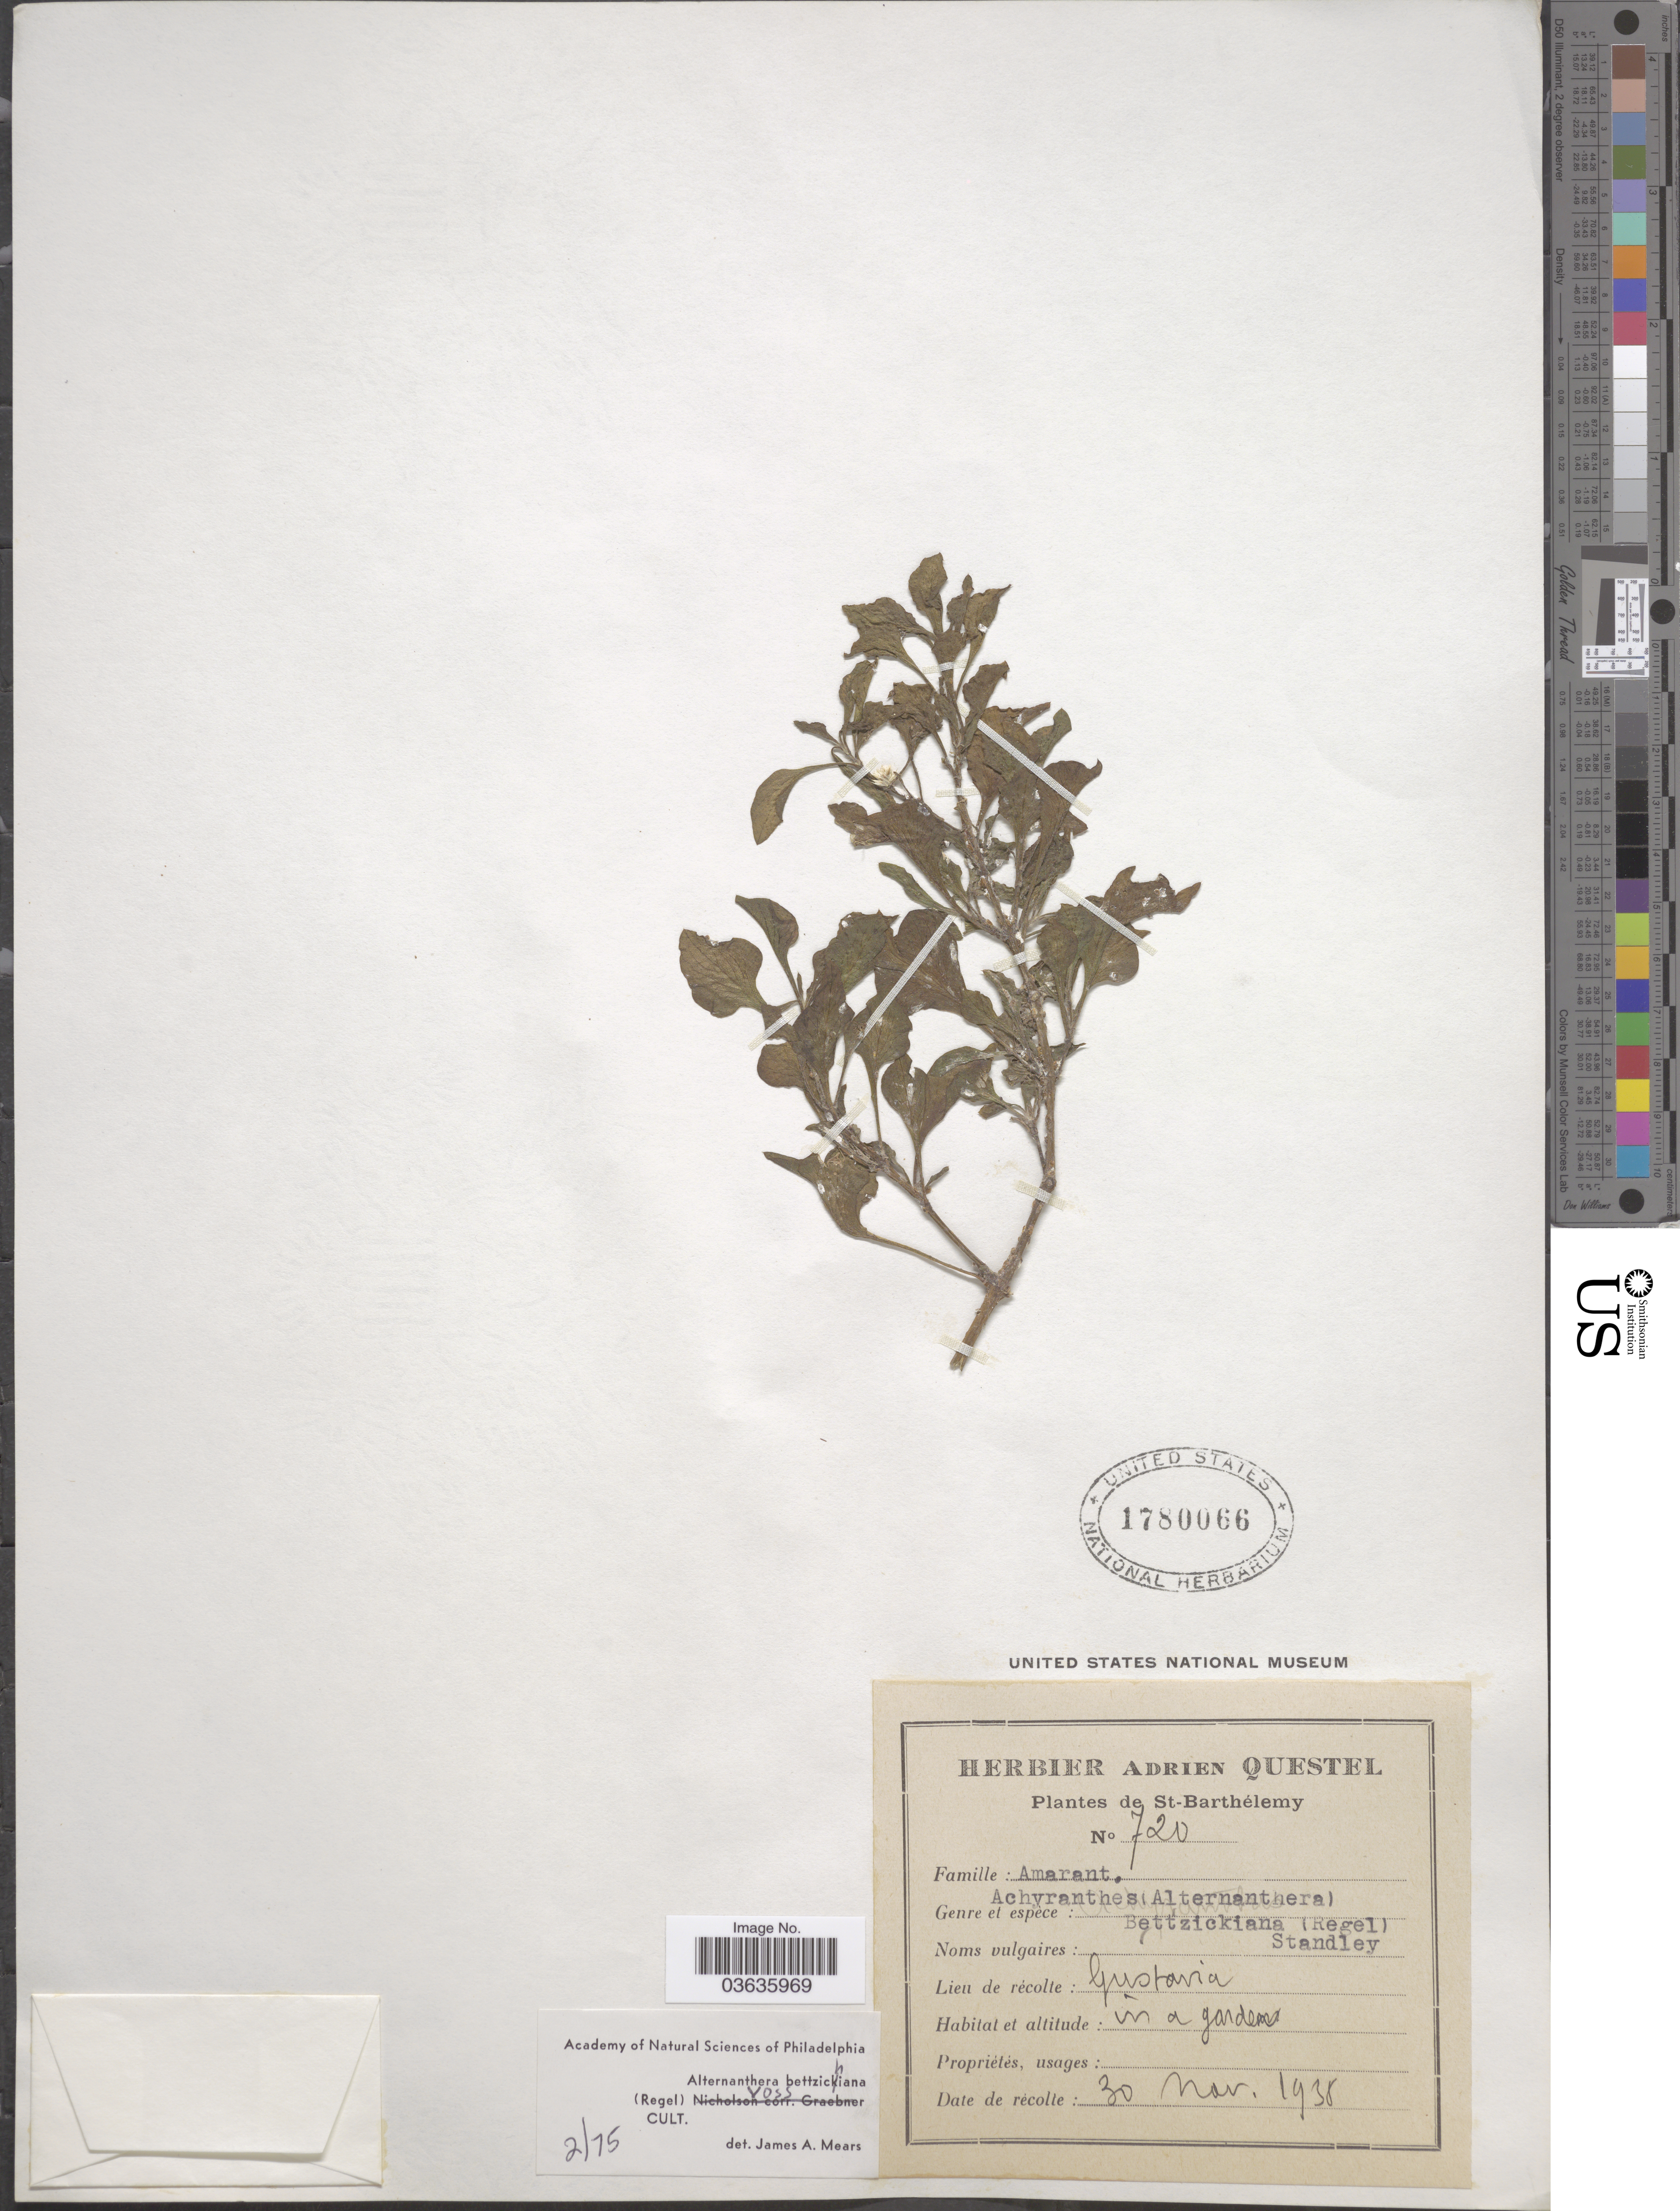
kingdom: Plantae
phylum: Tracheophyta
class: Magnoliopsida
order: Caryophyllales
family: Amaranthaceae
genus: Alternanthera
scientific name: Alternanthera bettzickiana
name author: (Regel) G. Nicholson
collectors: ex herb. A. Questal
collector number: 720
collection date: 1938-11-30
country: Saint Barthélemy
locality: Gustavia.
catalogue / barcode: US 1780066